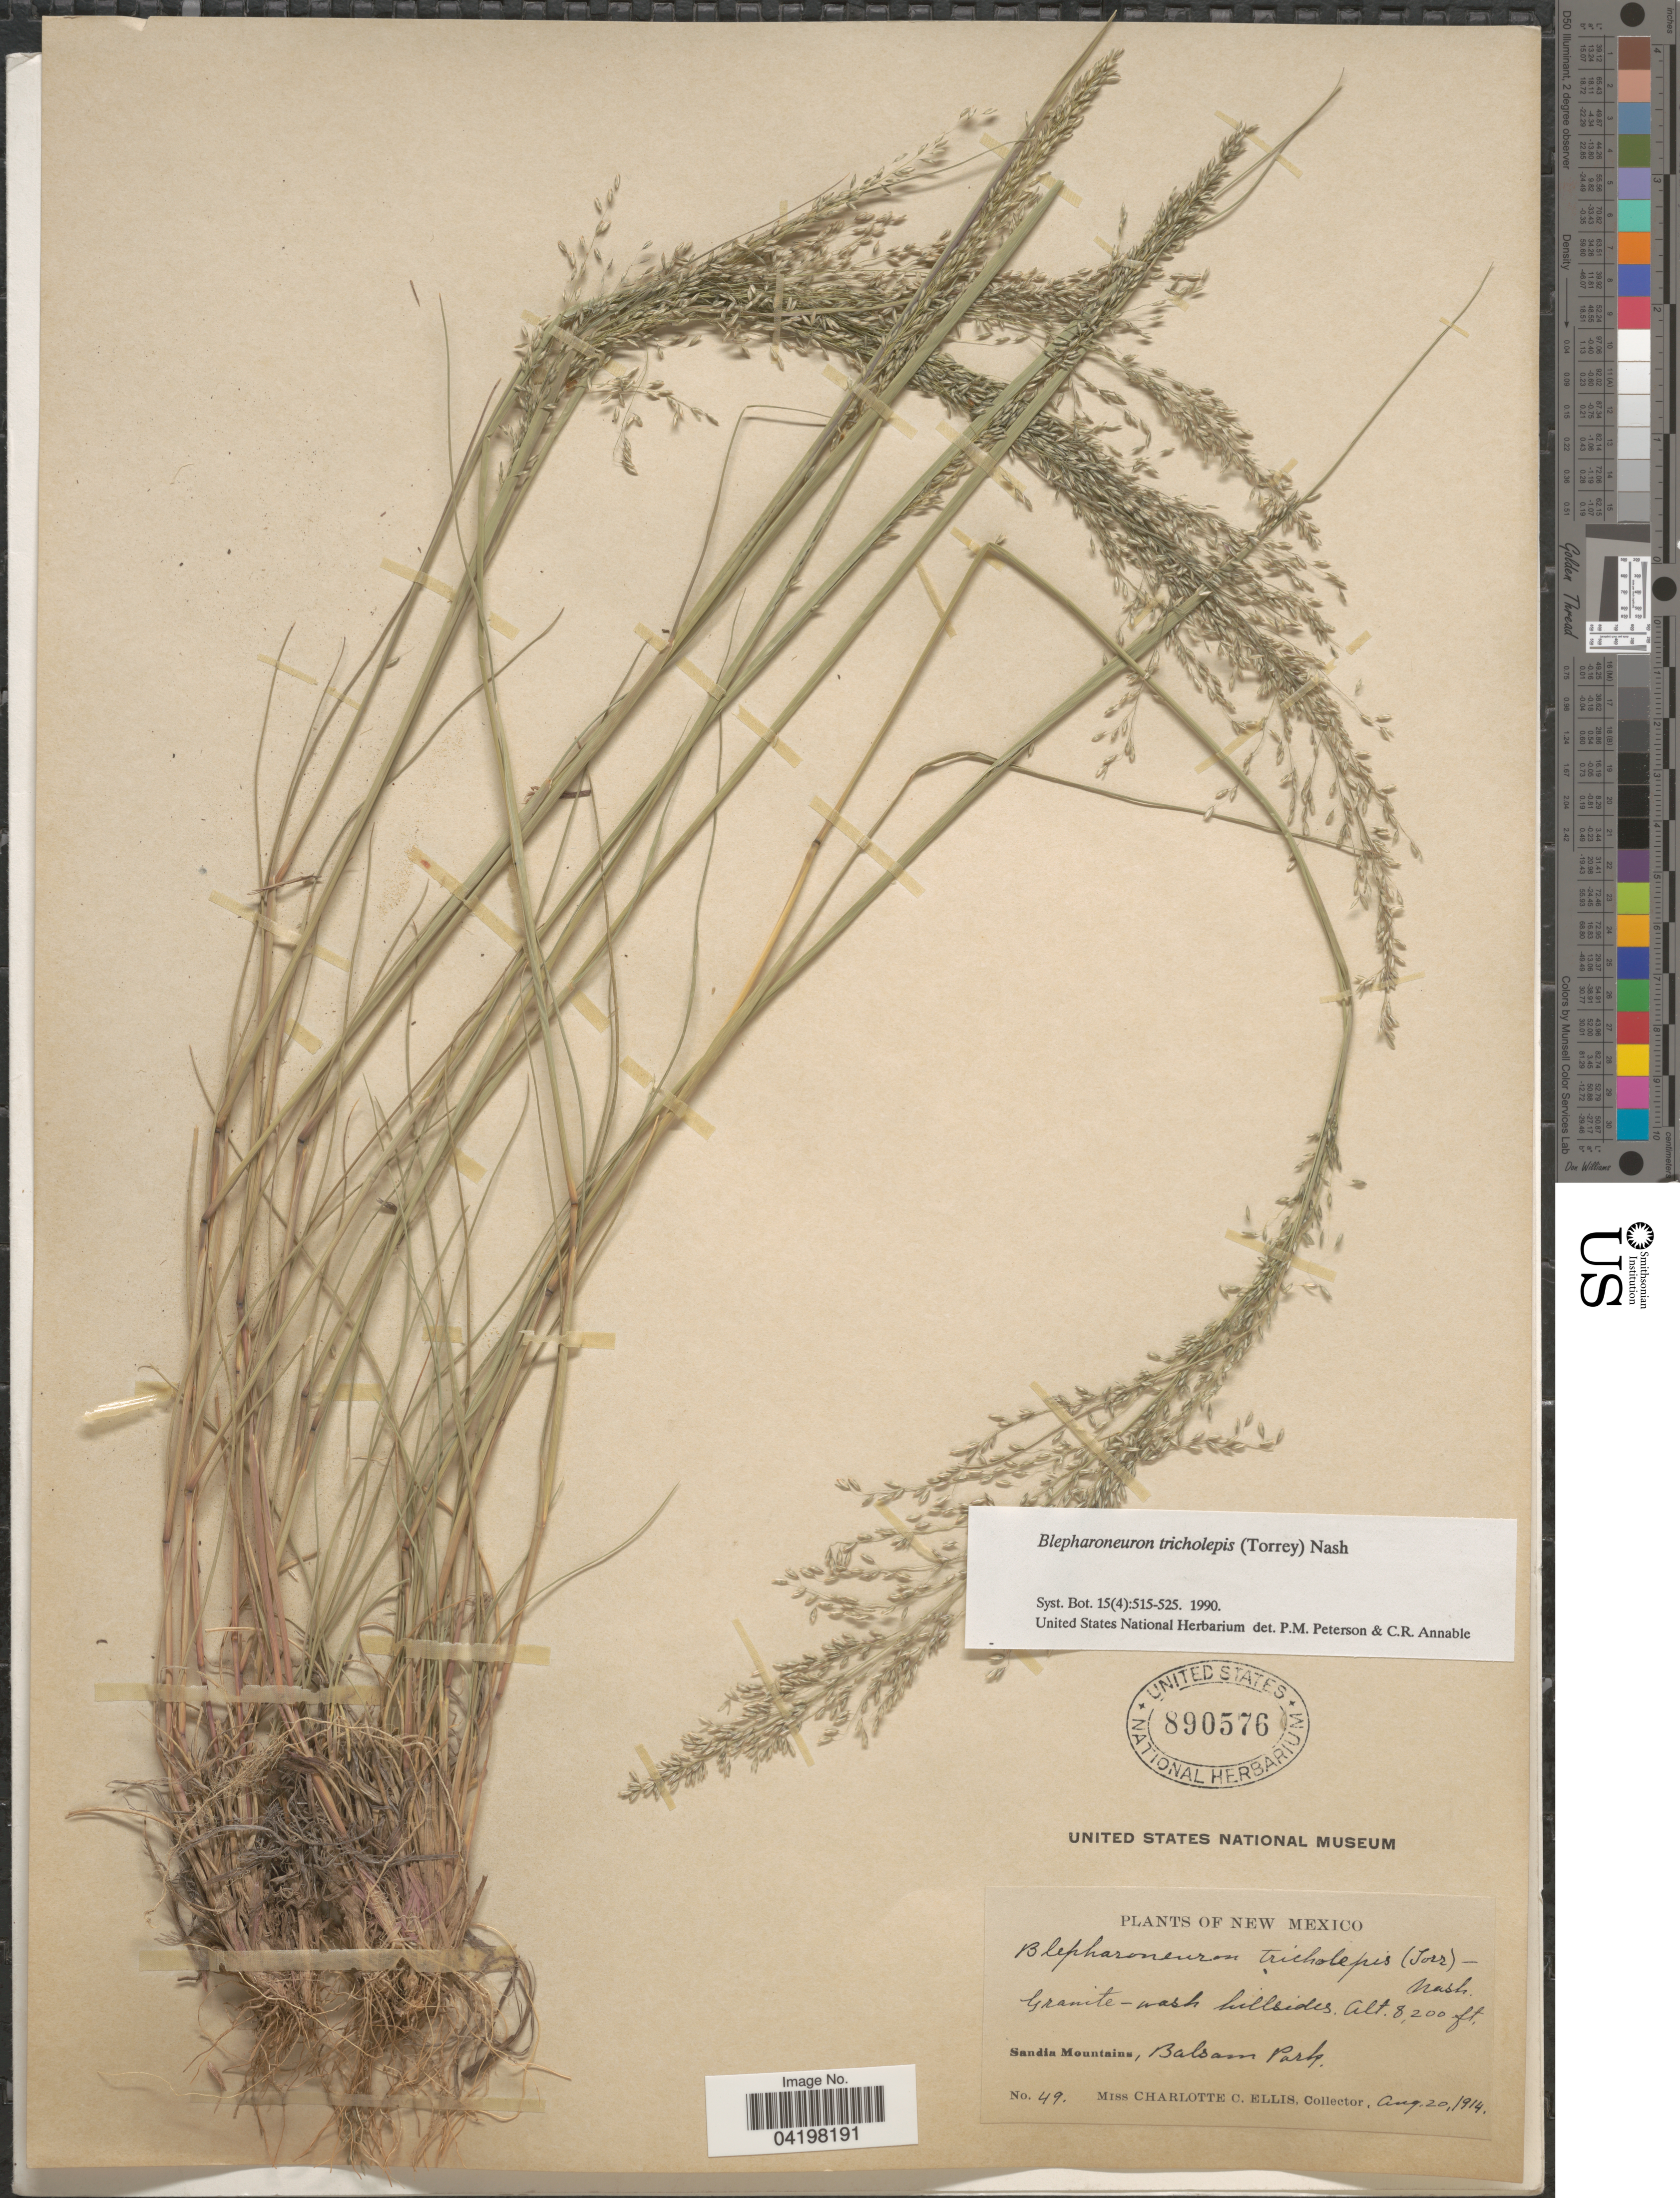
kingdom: Plantae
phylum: Tracheophyta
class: Liliopsida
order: Poales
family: Poaceae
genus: Muhlenbergia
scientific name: Muhlenbergia tricholepis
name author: (Torr.) Columbus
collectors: C. C. Ellis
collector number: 49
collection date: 1914-08-20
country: United States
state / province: New Mexico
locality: Granite-wash hillsides. Sandia Mountains, Balsam Park.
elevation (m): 2499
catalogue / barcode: US 890576